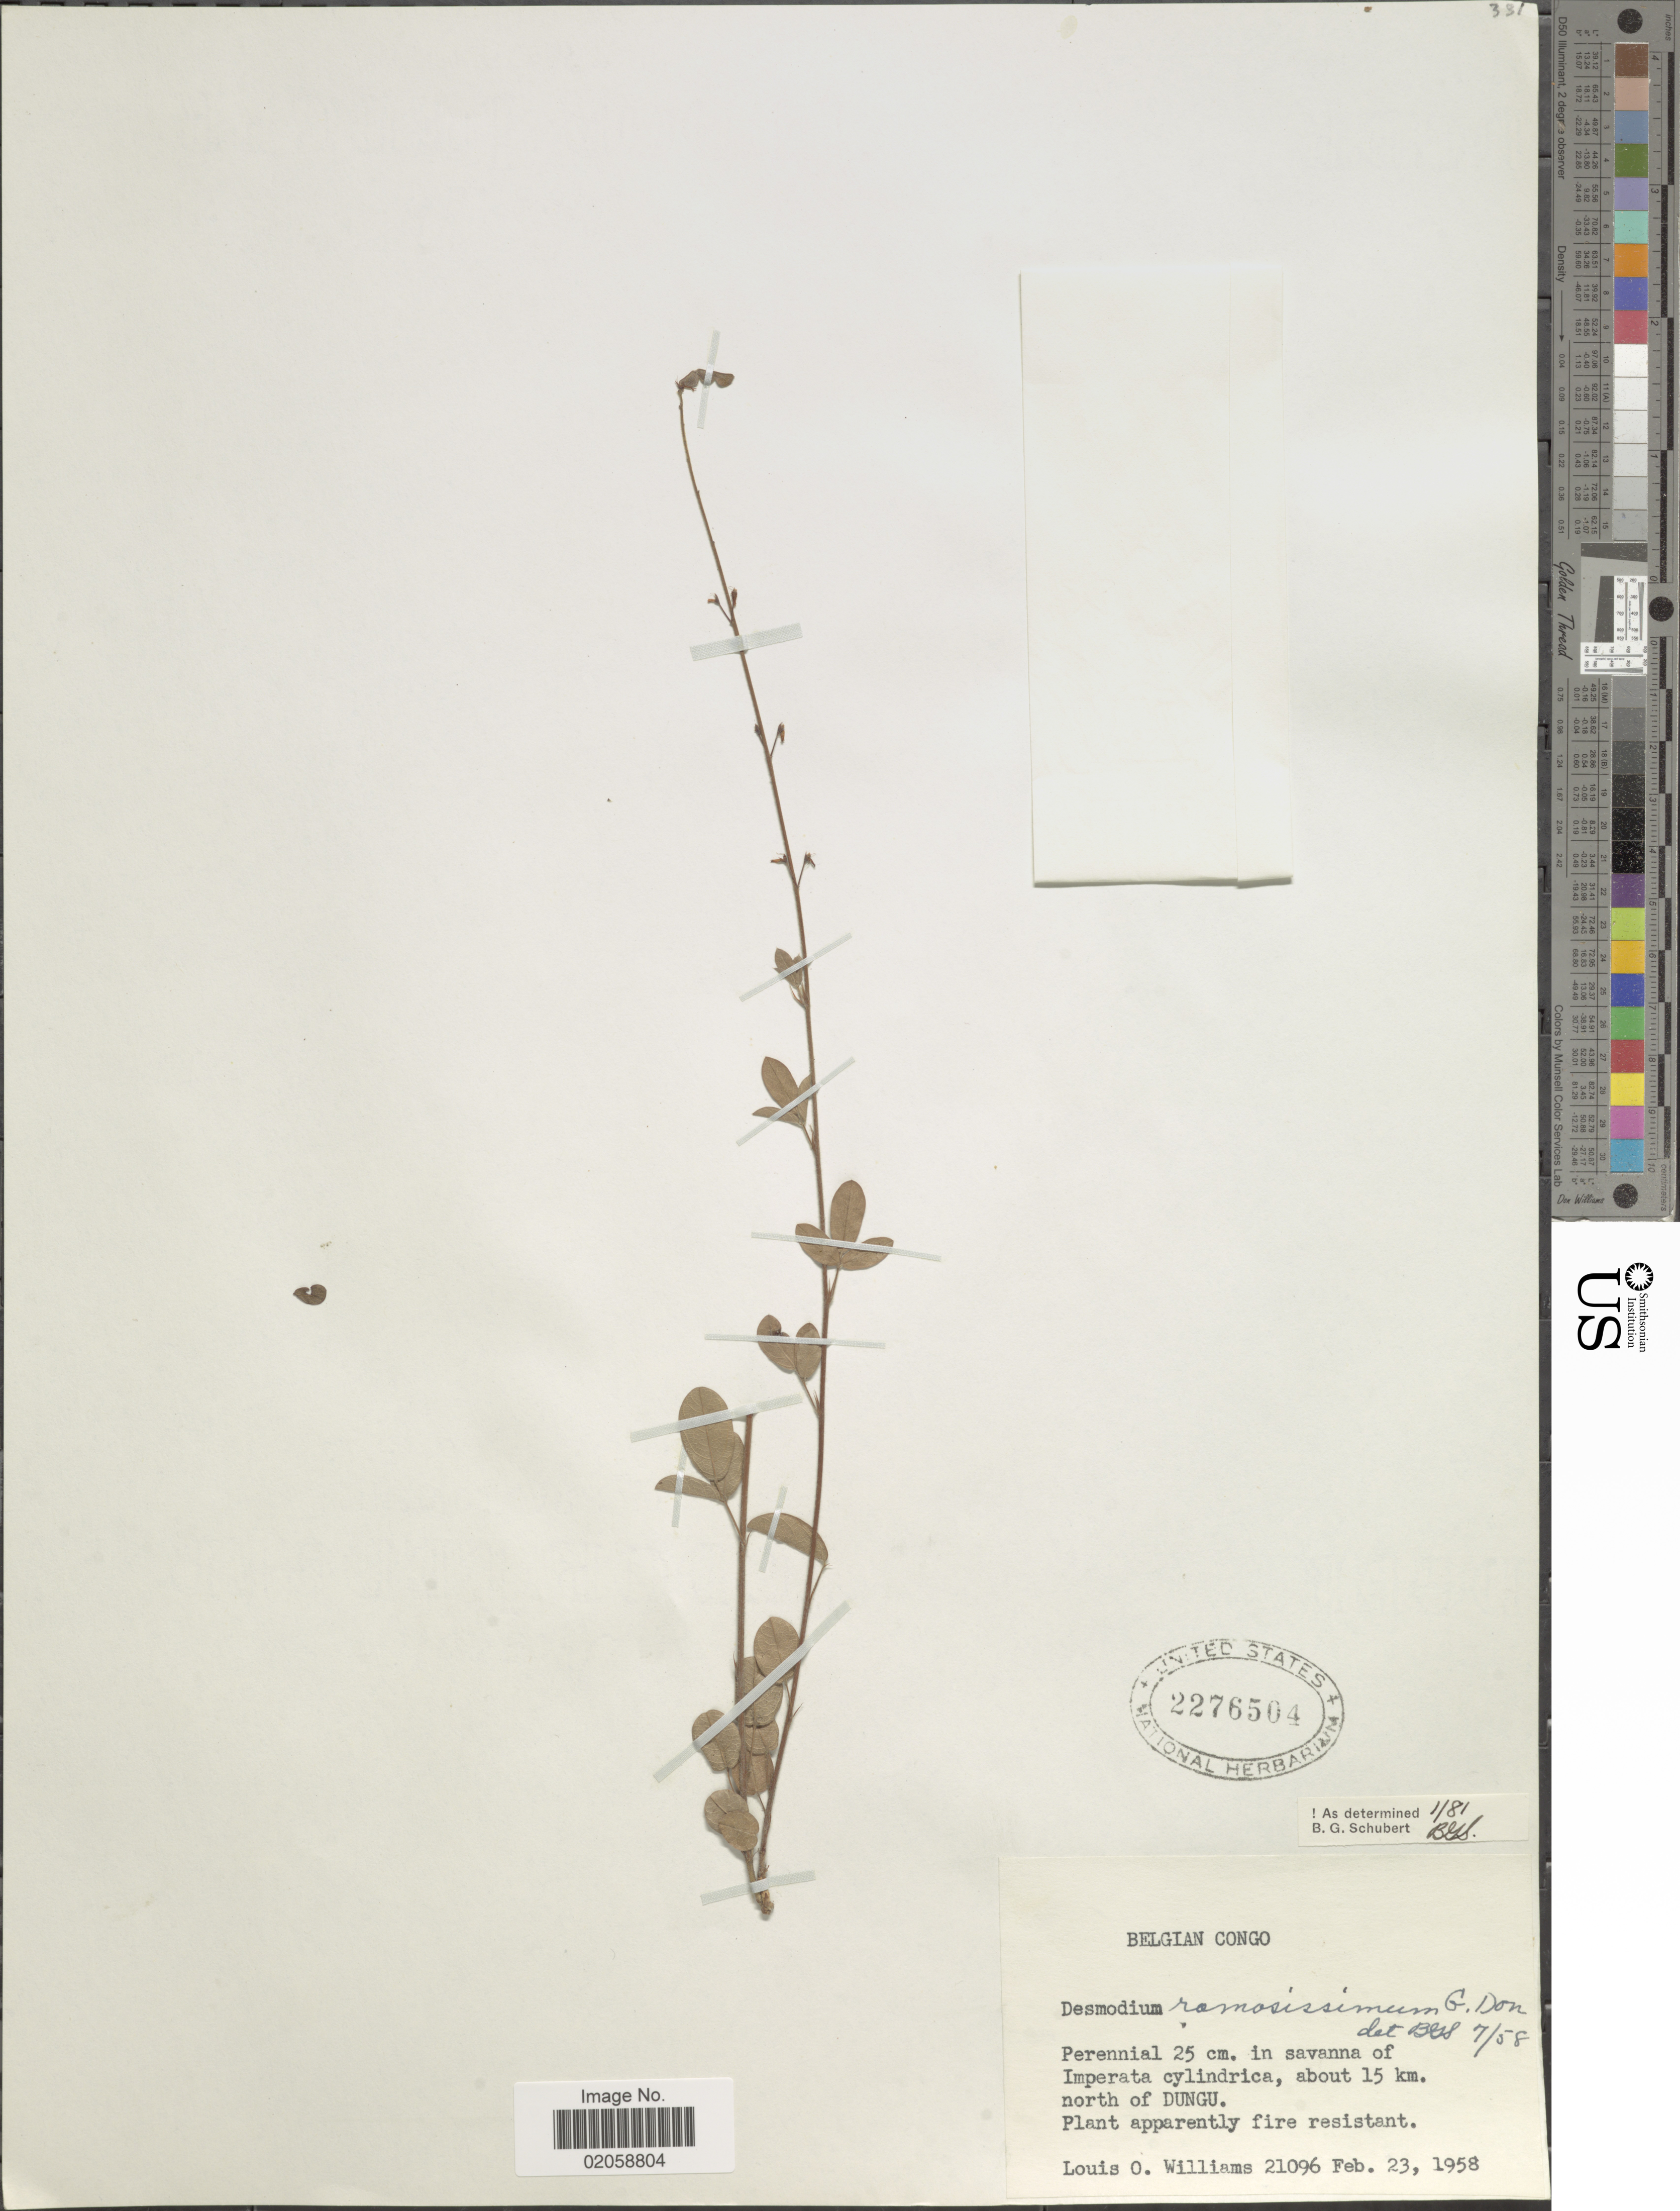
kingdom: Plantae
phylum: Tracheophyta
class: Magnoliopsida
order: Fabales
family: Fabaceae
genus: Grona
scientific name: Grona ramosissima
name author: (G. Don) H. Ohashi & K. Ohashi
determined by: Strong, Mark T., (BOT), Smithsonian Institution - National Museum of Natural History (UNITED STATES)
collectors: L. O. Williams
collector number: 21096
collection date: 1958-02-23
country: Congo, Democratic Republic of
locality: Belgian Congo. In savanna, about 15 km. north of Dungu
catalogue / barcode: US 2276504